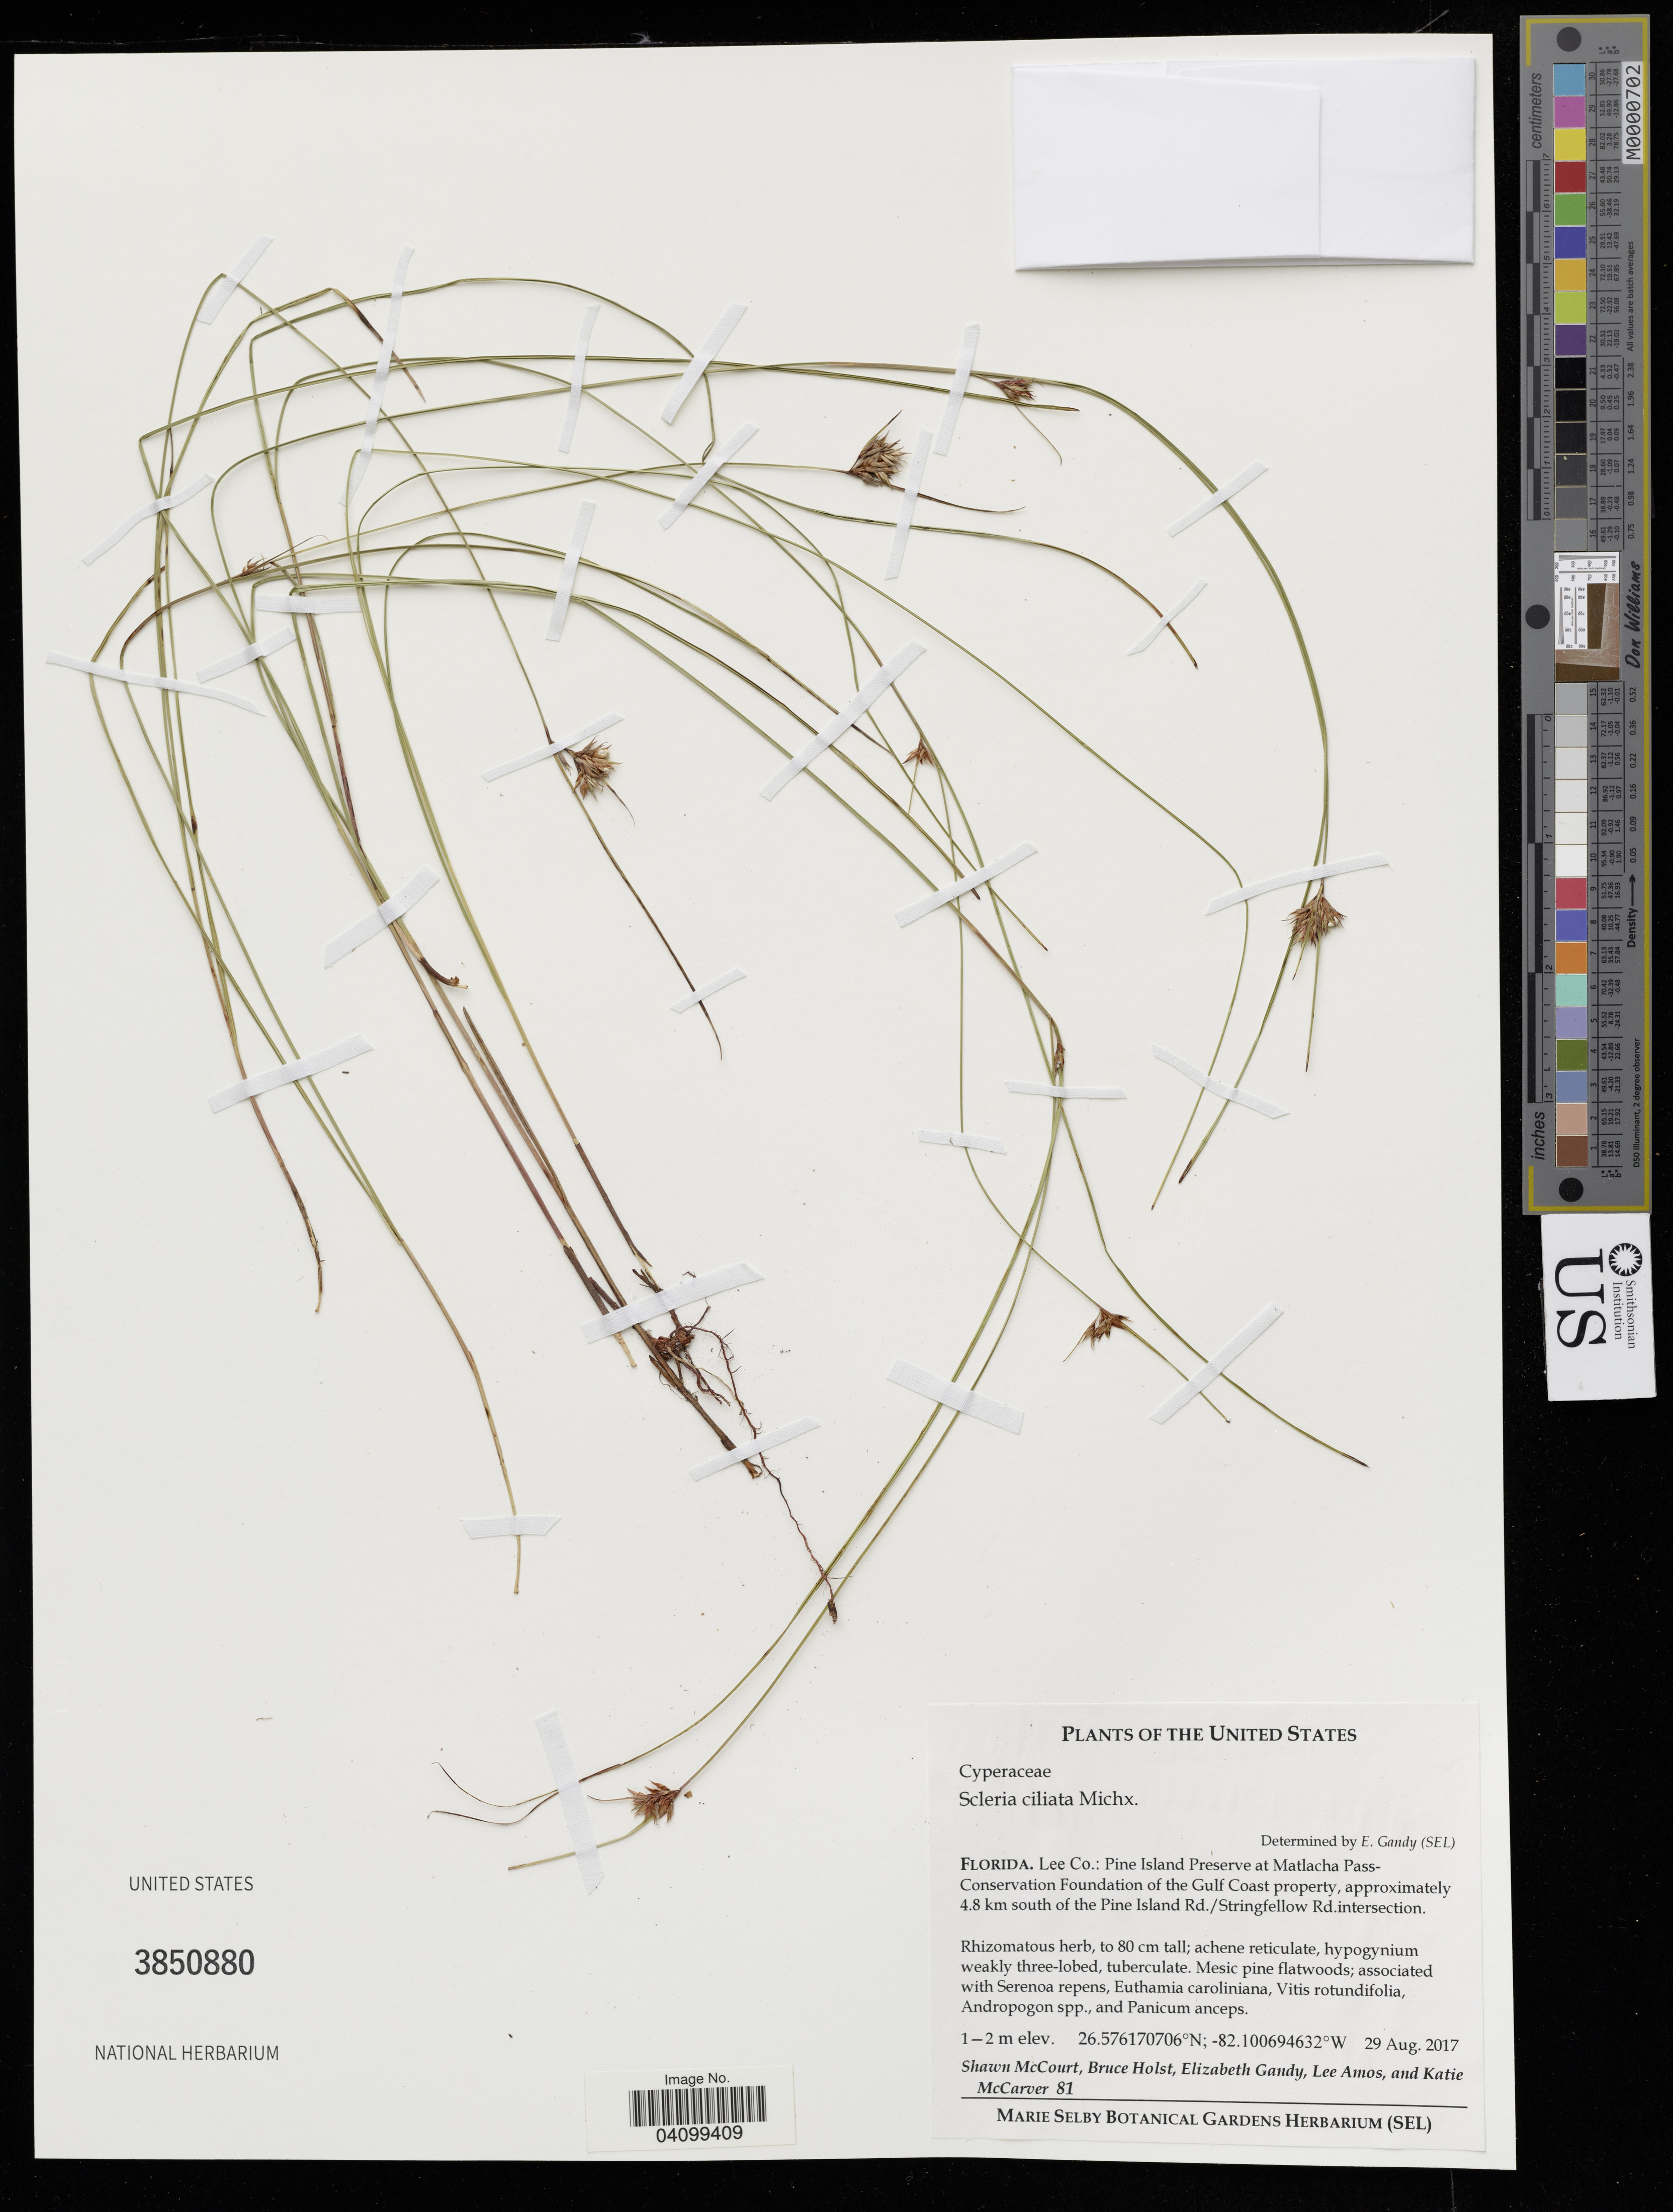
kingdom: Plantae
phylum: Tracheophyta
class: Liliopsida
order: Poales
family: Cyperaceae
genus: Scleria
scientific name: Scleria ciliata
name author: Michx.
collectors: R. McCourt, B. Holst & L. Amos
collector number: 81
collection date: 2017-08-29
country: United States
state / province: Florida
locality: Lee Co.: Pine Island Preserve at Matlacha Pass-Conservation Foundation of the Gulf Coast property, approximately 4.8 km south of the Pine Island Rd./Stringfellow Rd. intersection.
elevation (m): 1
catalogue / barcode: US 3850880